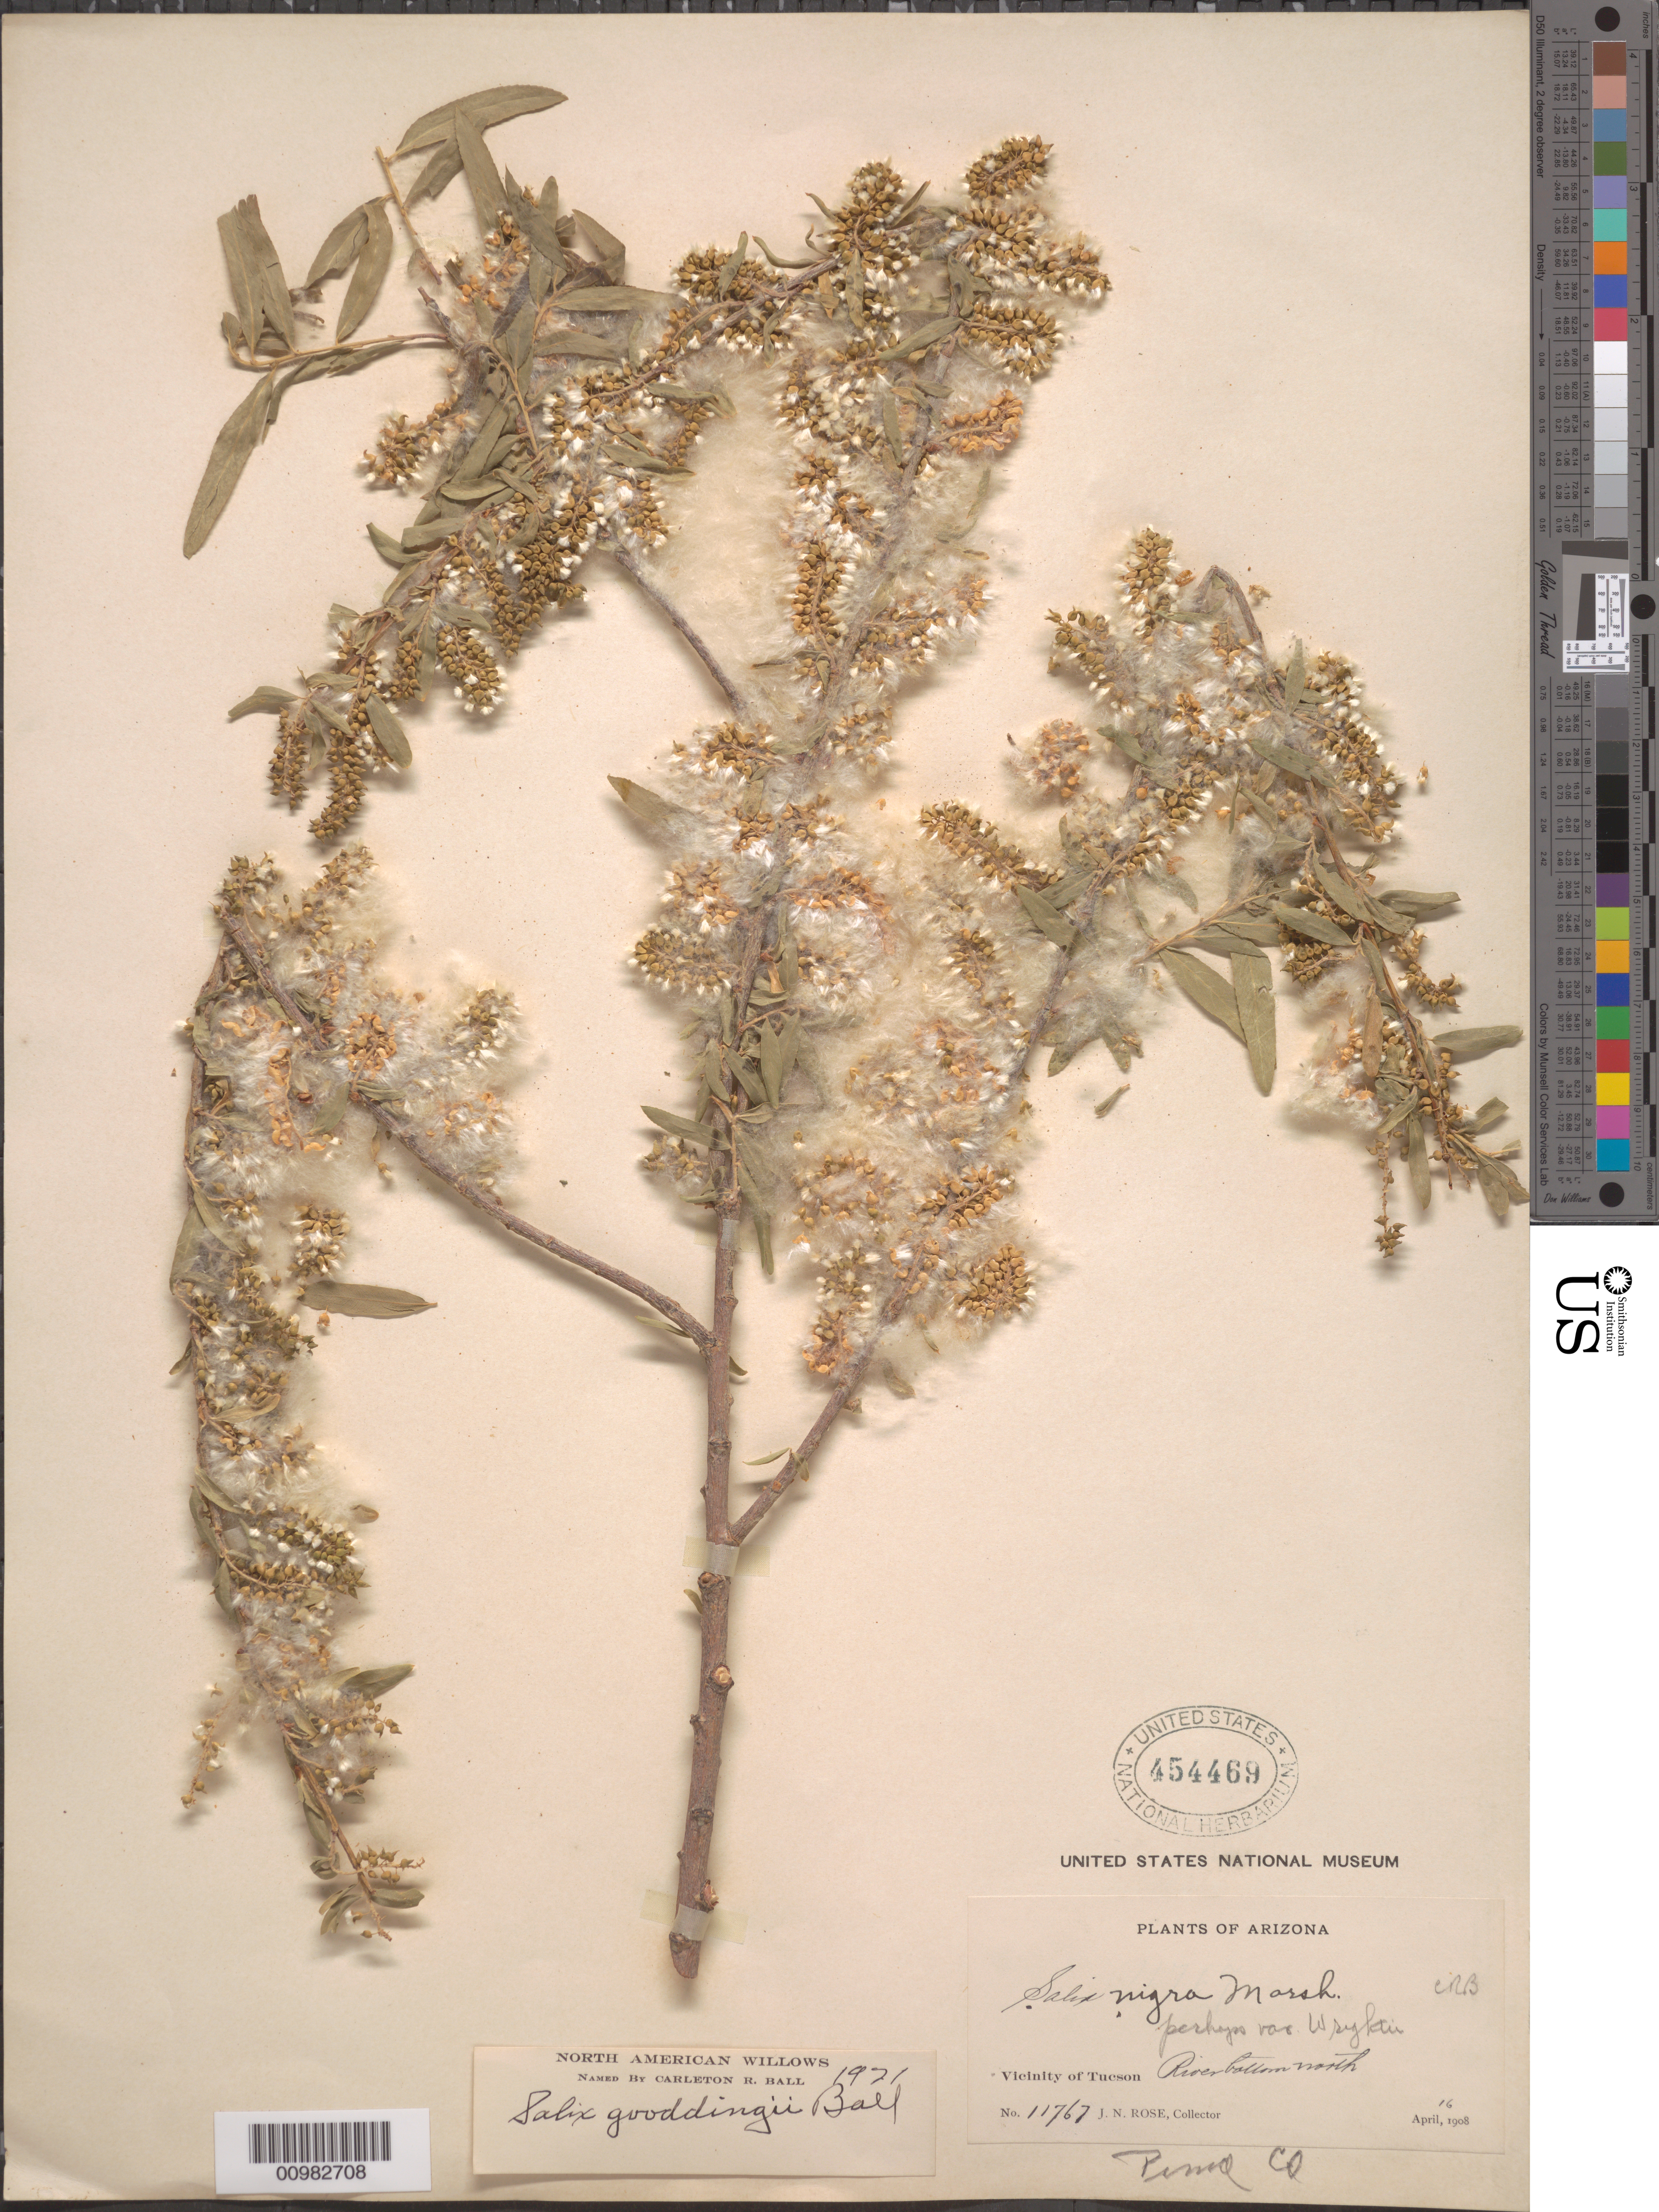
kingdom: Plantae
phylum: Tracheophyta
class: Magnoliopsida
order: Malpighiales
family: Salicaceae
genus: Salix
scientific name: Salix gooddingii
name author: C.R. Ball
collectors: J. N. Rose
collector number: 11767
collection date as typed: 16 Apr 1908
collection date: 1908-04-16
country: United States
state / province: Arizona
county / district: Pima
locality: Vicinity of Tucson.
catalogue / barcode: US 454469